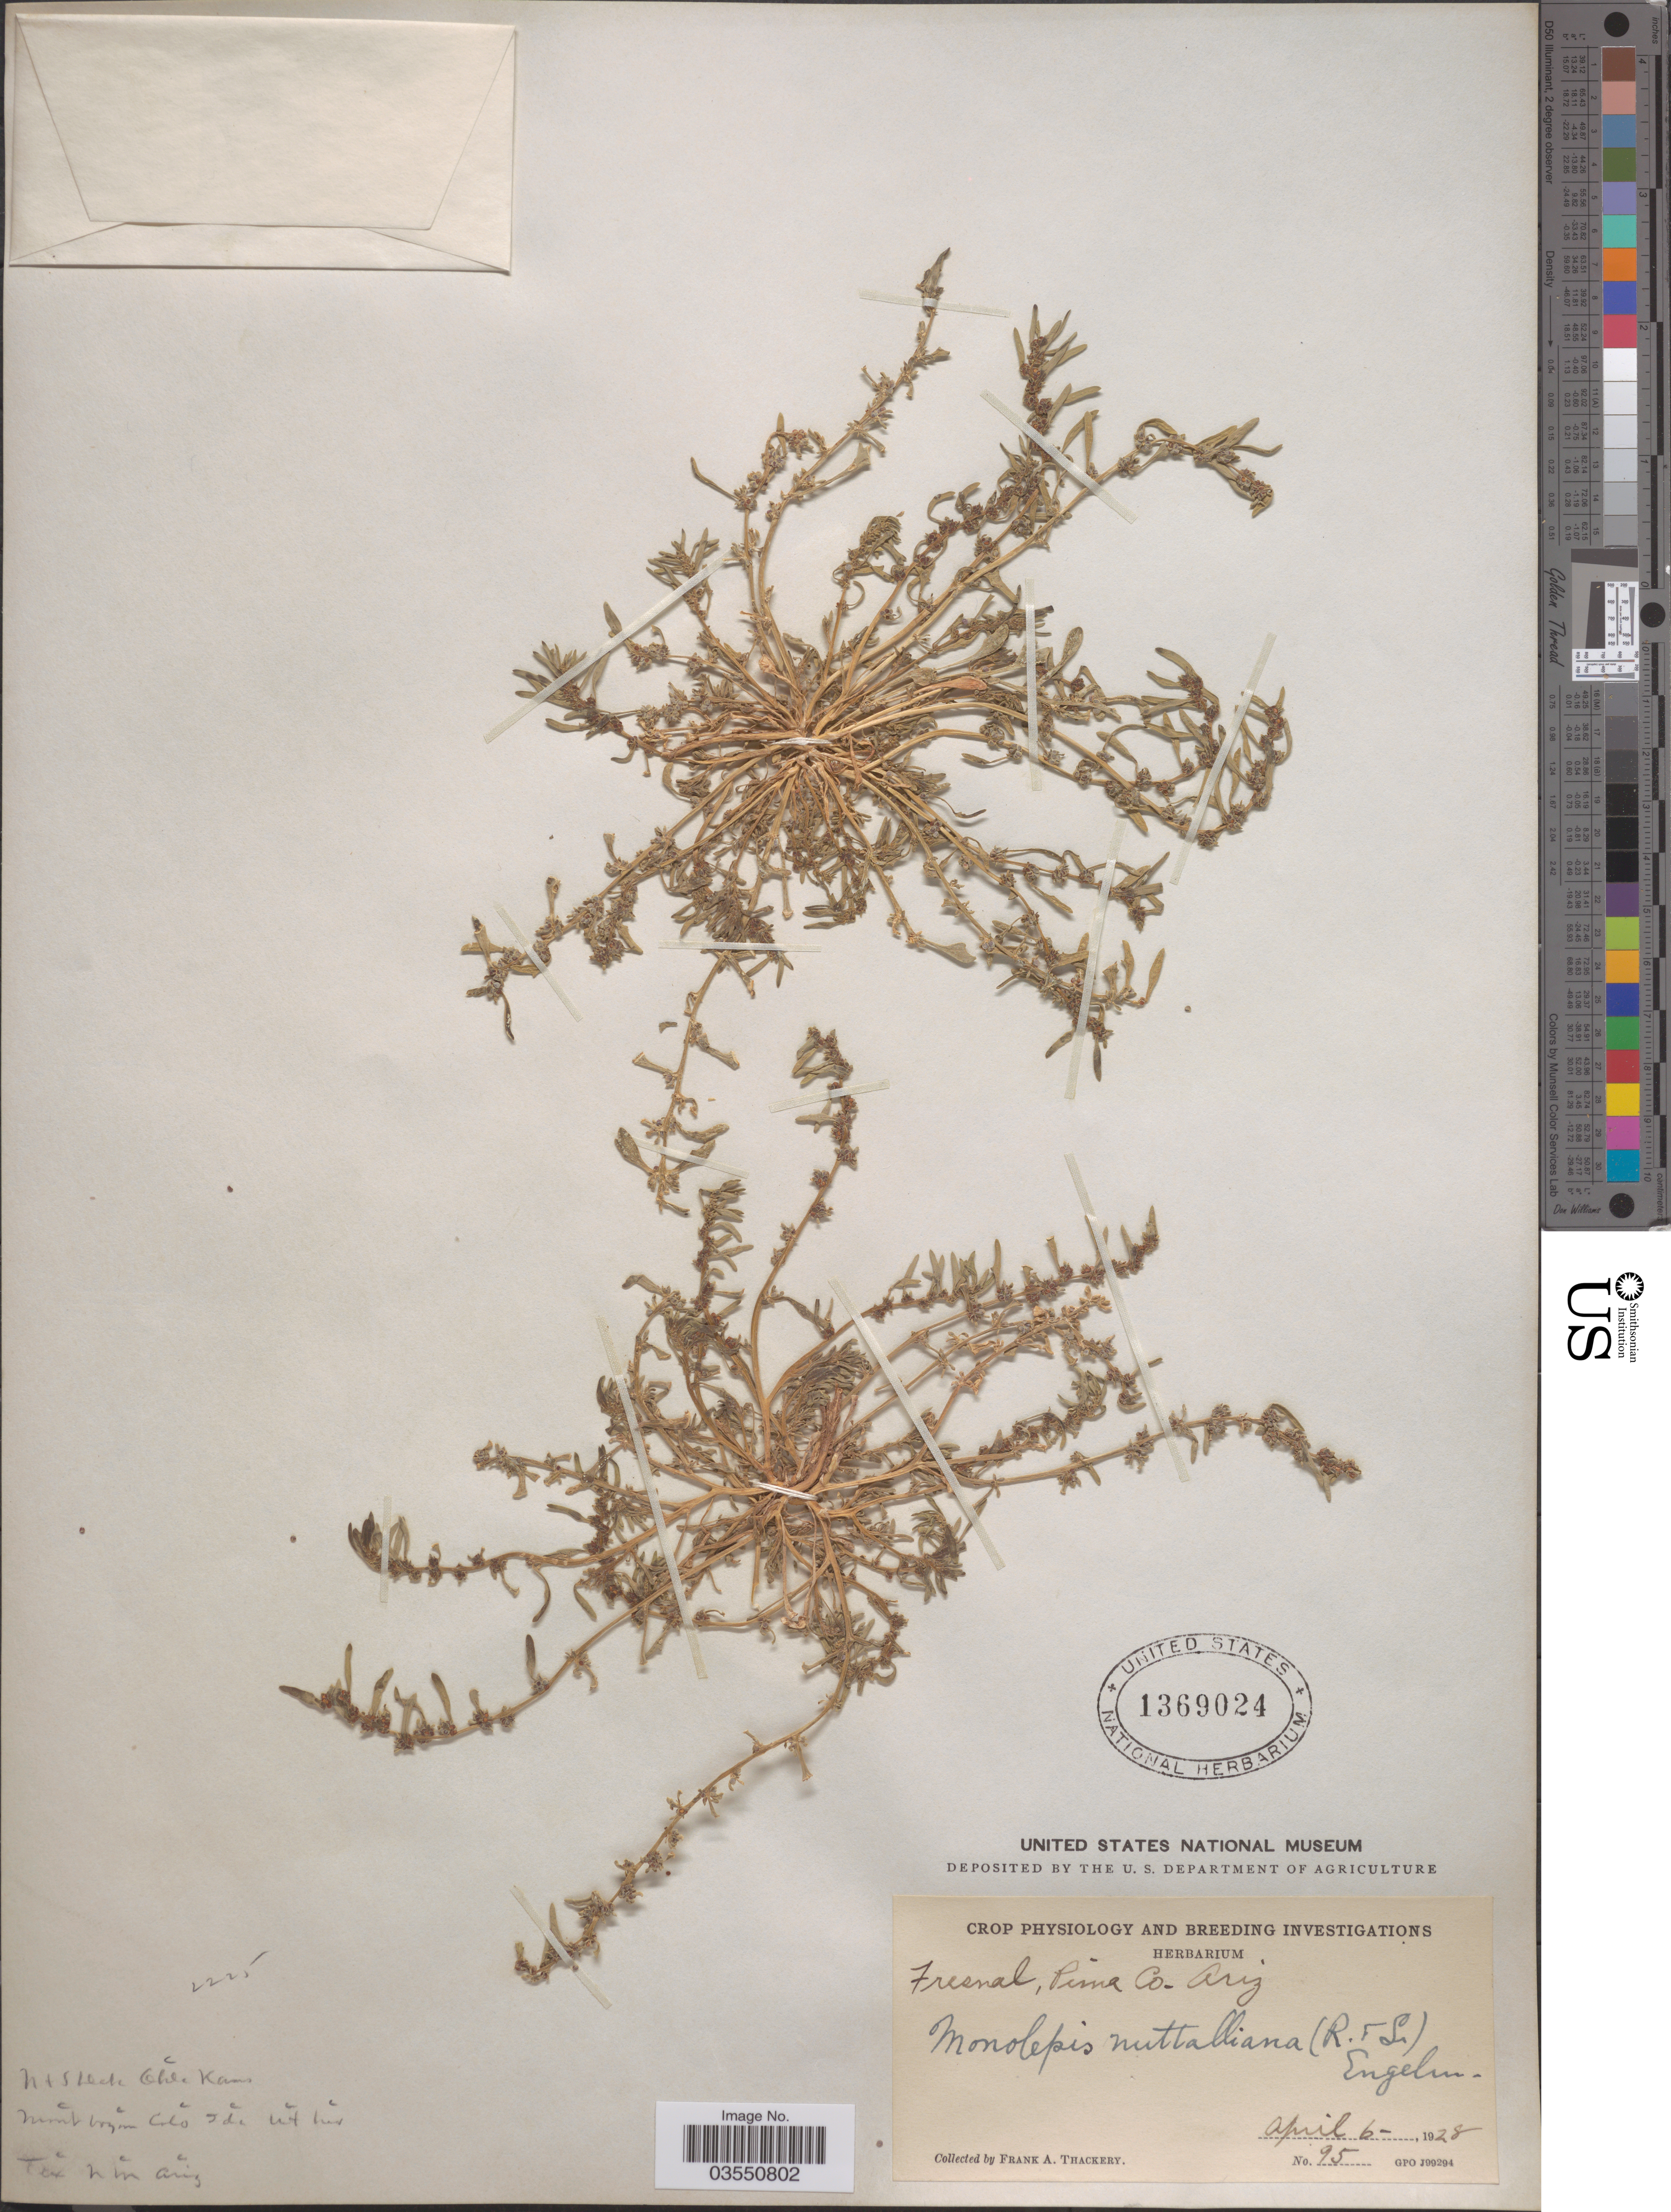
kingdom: Plantae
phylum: Tracheophyta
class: Magnoliopsida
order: Caryophyllales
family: Amaranthaceae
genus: Blitum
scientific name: Blitum nuttallianum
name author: Schult.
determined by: U.S. National Herbarium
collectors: F. Thackery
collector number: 95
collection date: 1928-04-06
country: United States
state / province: Arizona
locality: Fresnal, Pima Co.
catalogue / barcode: US 1369024